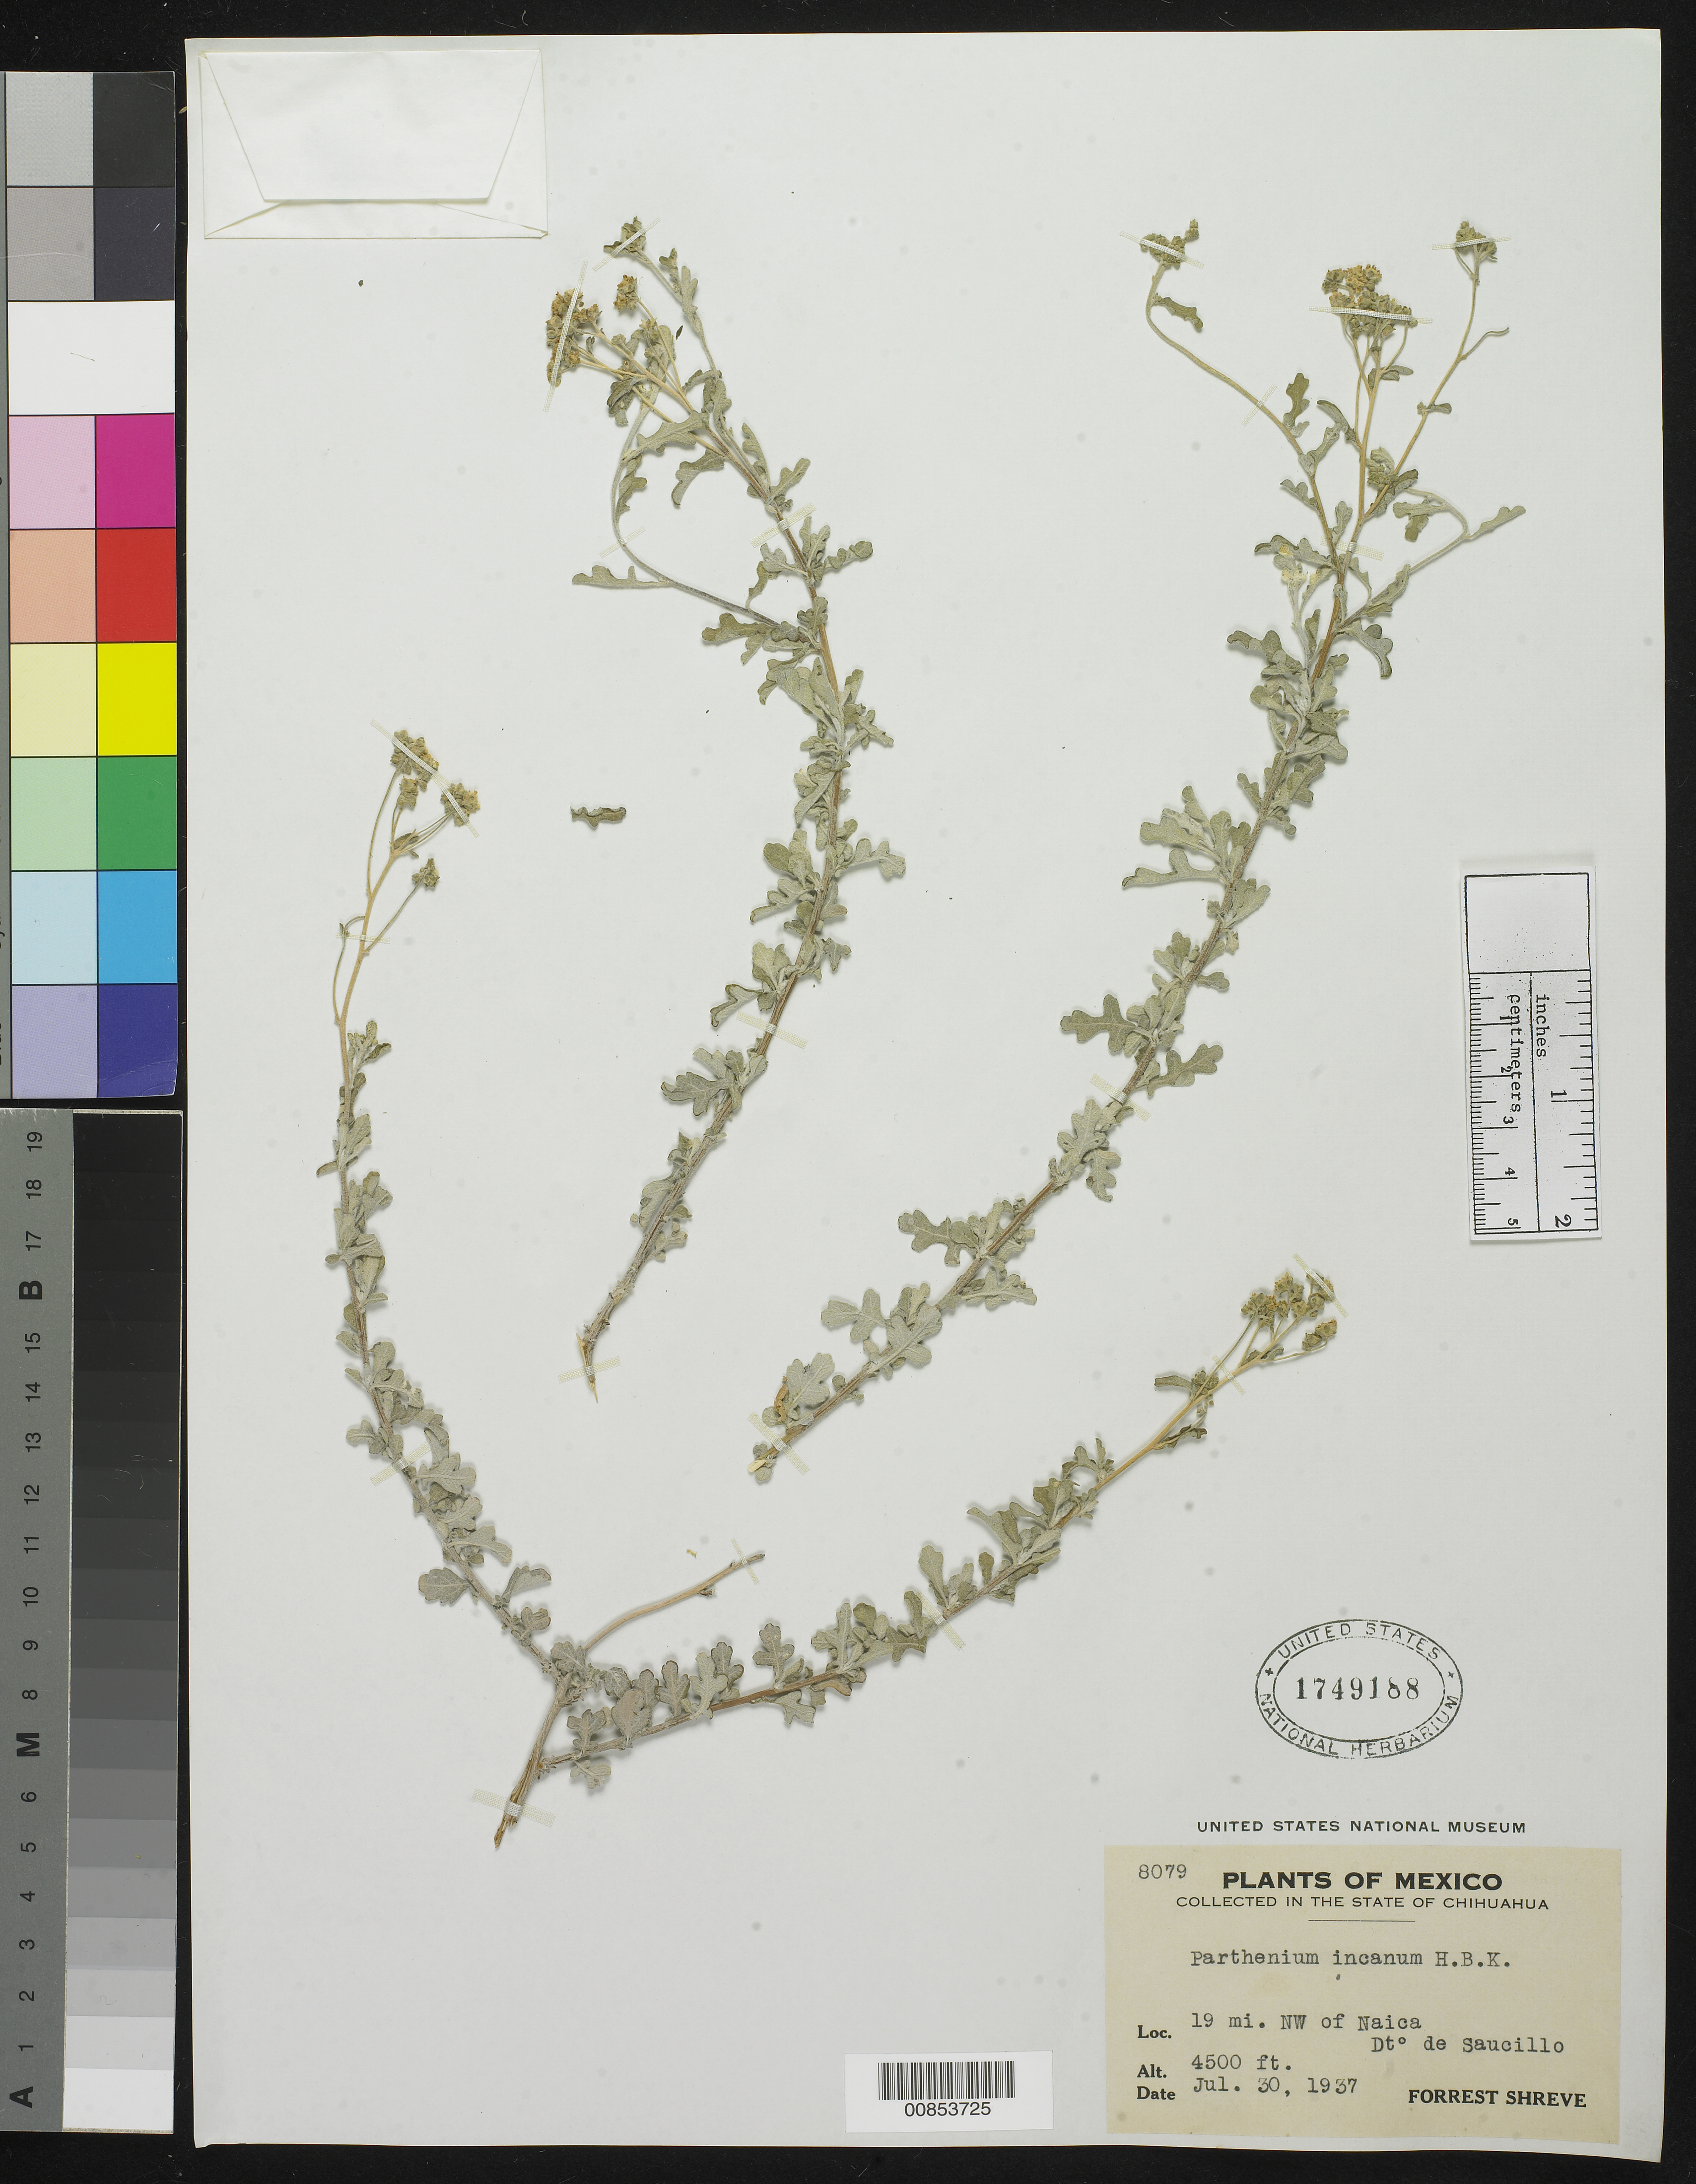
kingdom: Plantae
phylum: Tracheophyta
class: Magnoliopsida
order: Asterales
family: Asteraceae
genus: Parthenium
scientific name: Parthenium incanum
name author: Kunth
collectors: F. Shreve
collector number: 8079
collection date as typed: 30 Jul 1937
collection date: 1937-07-30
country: Mexico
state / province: Chihuahua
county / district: Saucillo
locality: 19 mi. NW of Naica.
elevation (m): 1372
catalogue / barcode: US 1749188